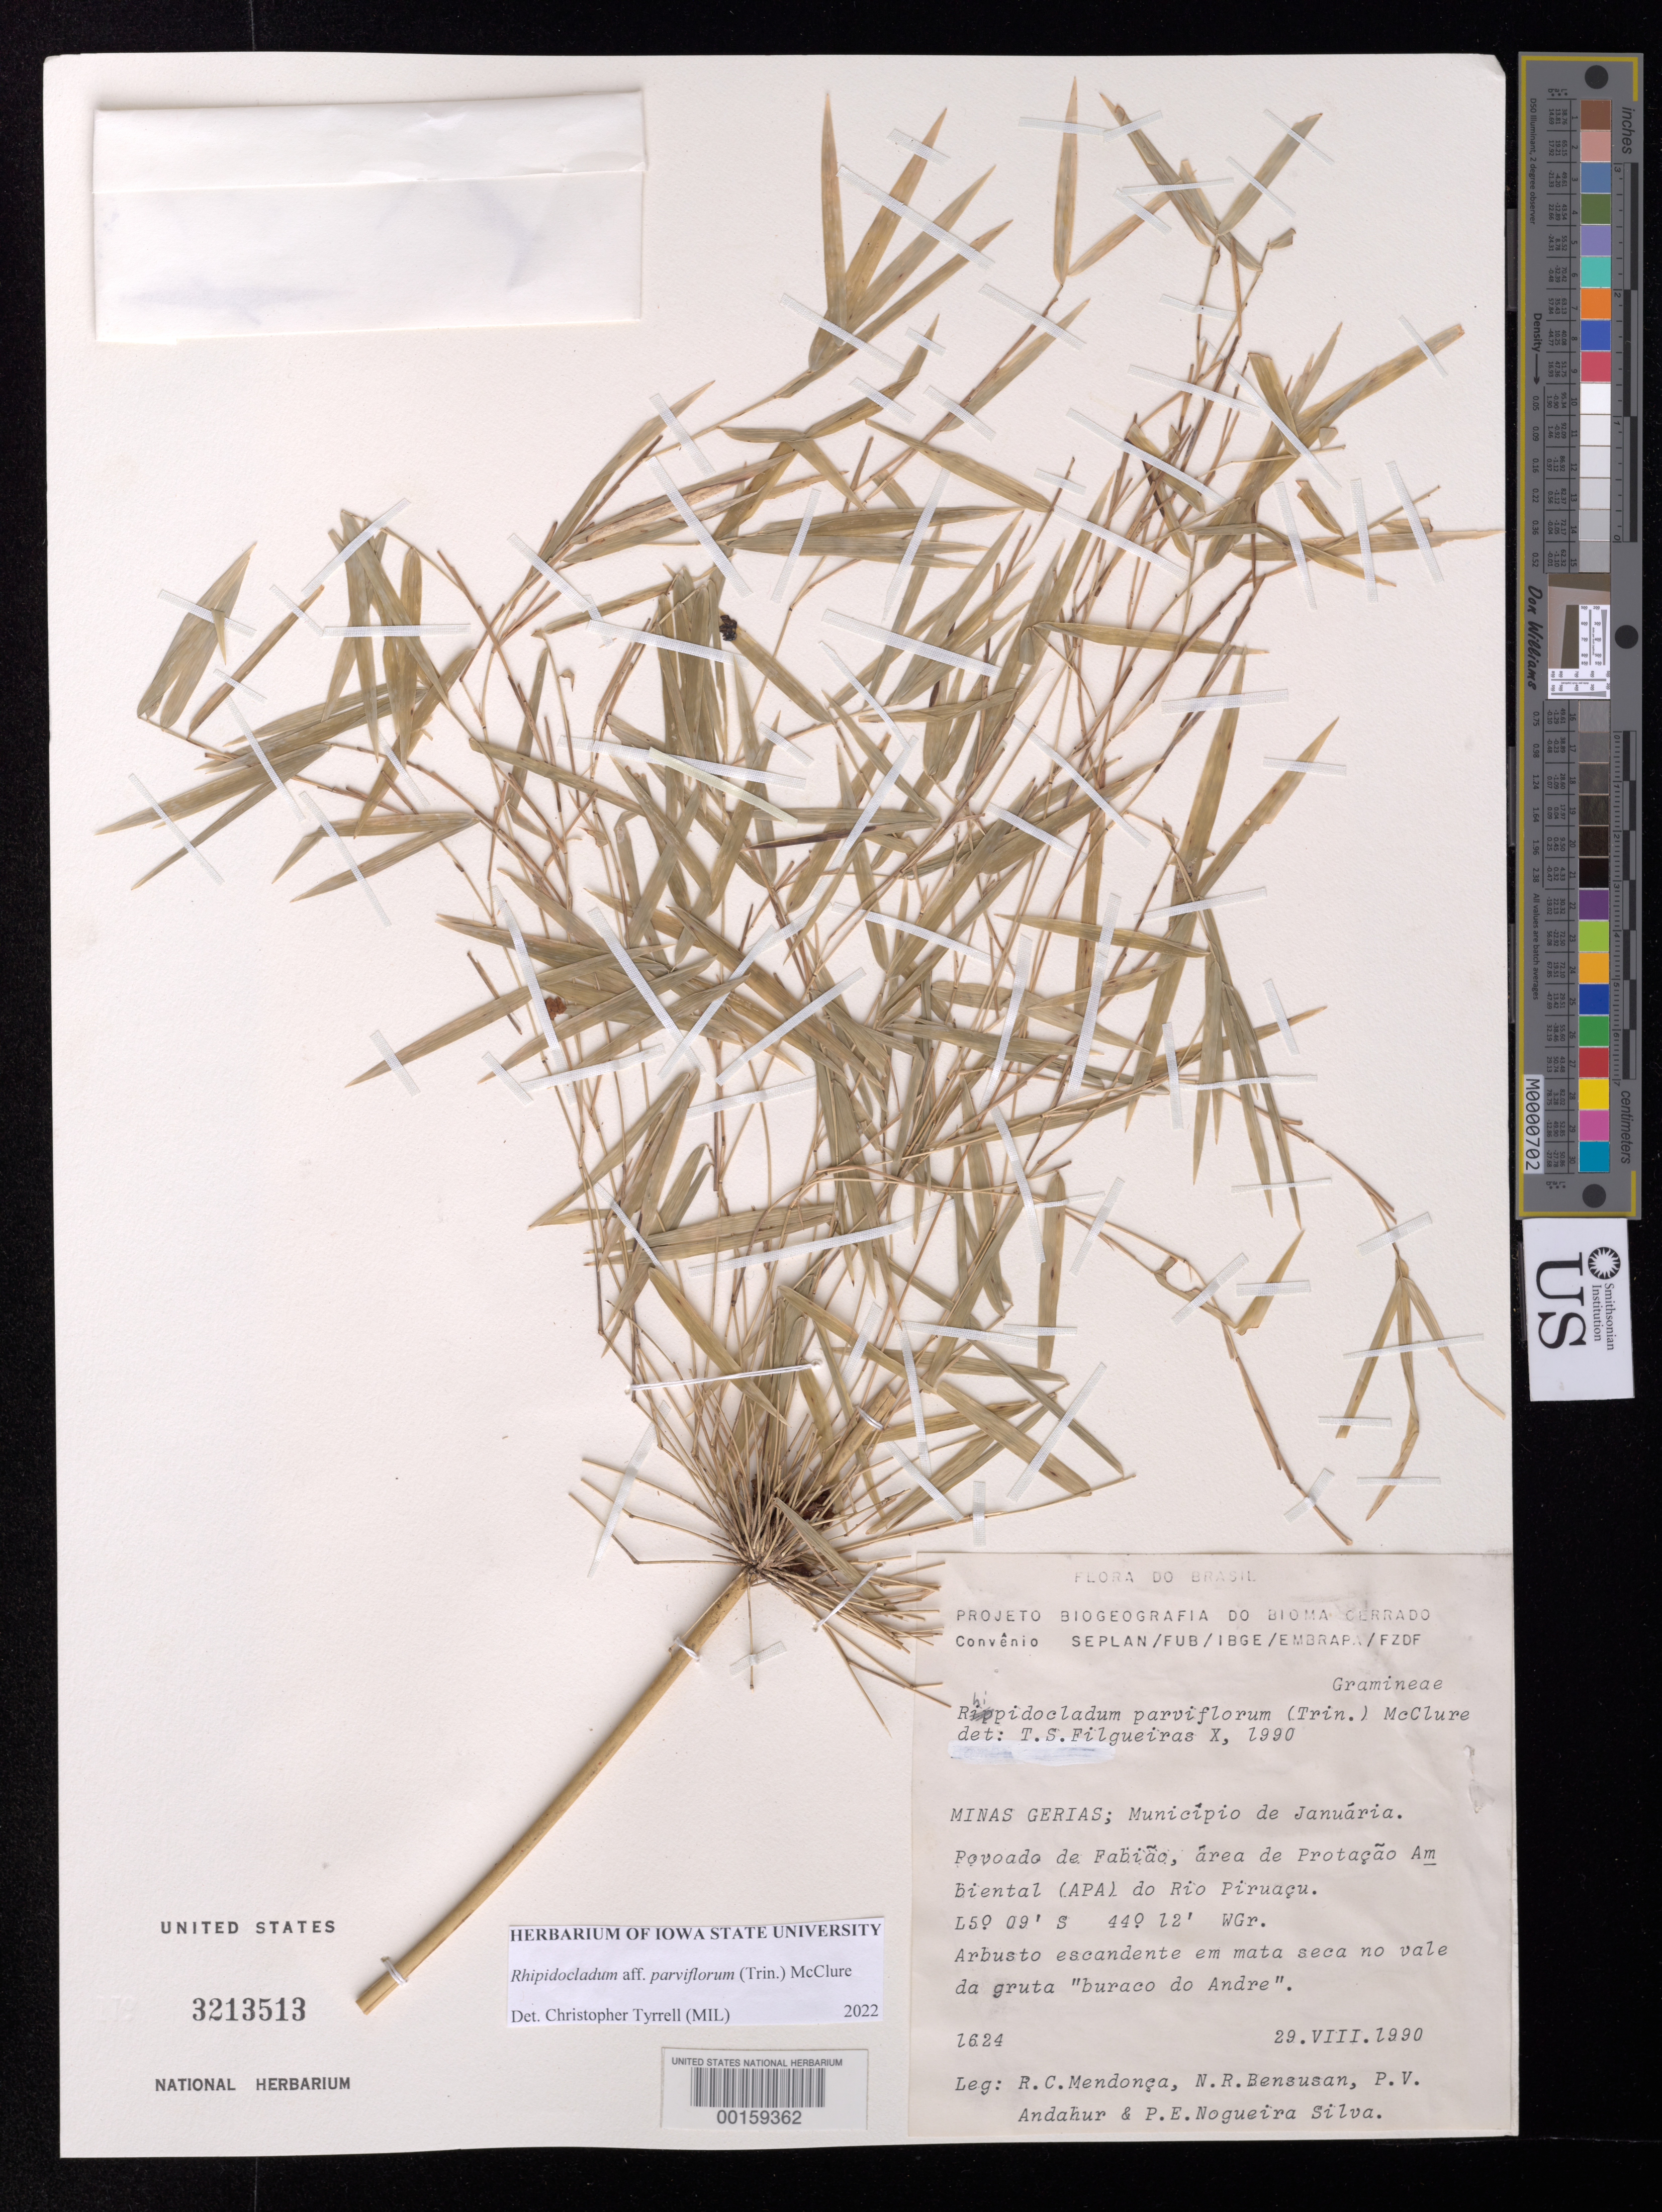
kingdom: Plantae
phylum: Tracheophyta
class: Liliopsida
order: Poales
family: Poaceae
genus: Rhipidocladum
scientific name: Rhipidocladum parviflorum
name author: (Trin.) McClure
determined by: Tyrrell, Christopher D., (MIL), Milwaukee Public Museum (UNITED STATES)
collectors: R. C. Mendonça, N. Bensusan, P. Andahur & P. E. Silva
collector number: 1624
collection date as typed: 29 Aug 1990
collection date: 1990-08-29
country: Brazil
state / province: Minas Gerais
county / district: Januária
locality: Povoado de fabiao, area of protacao ambiental (apa) of the rio piruacu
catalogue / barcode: US 3213513